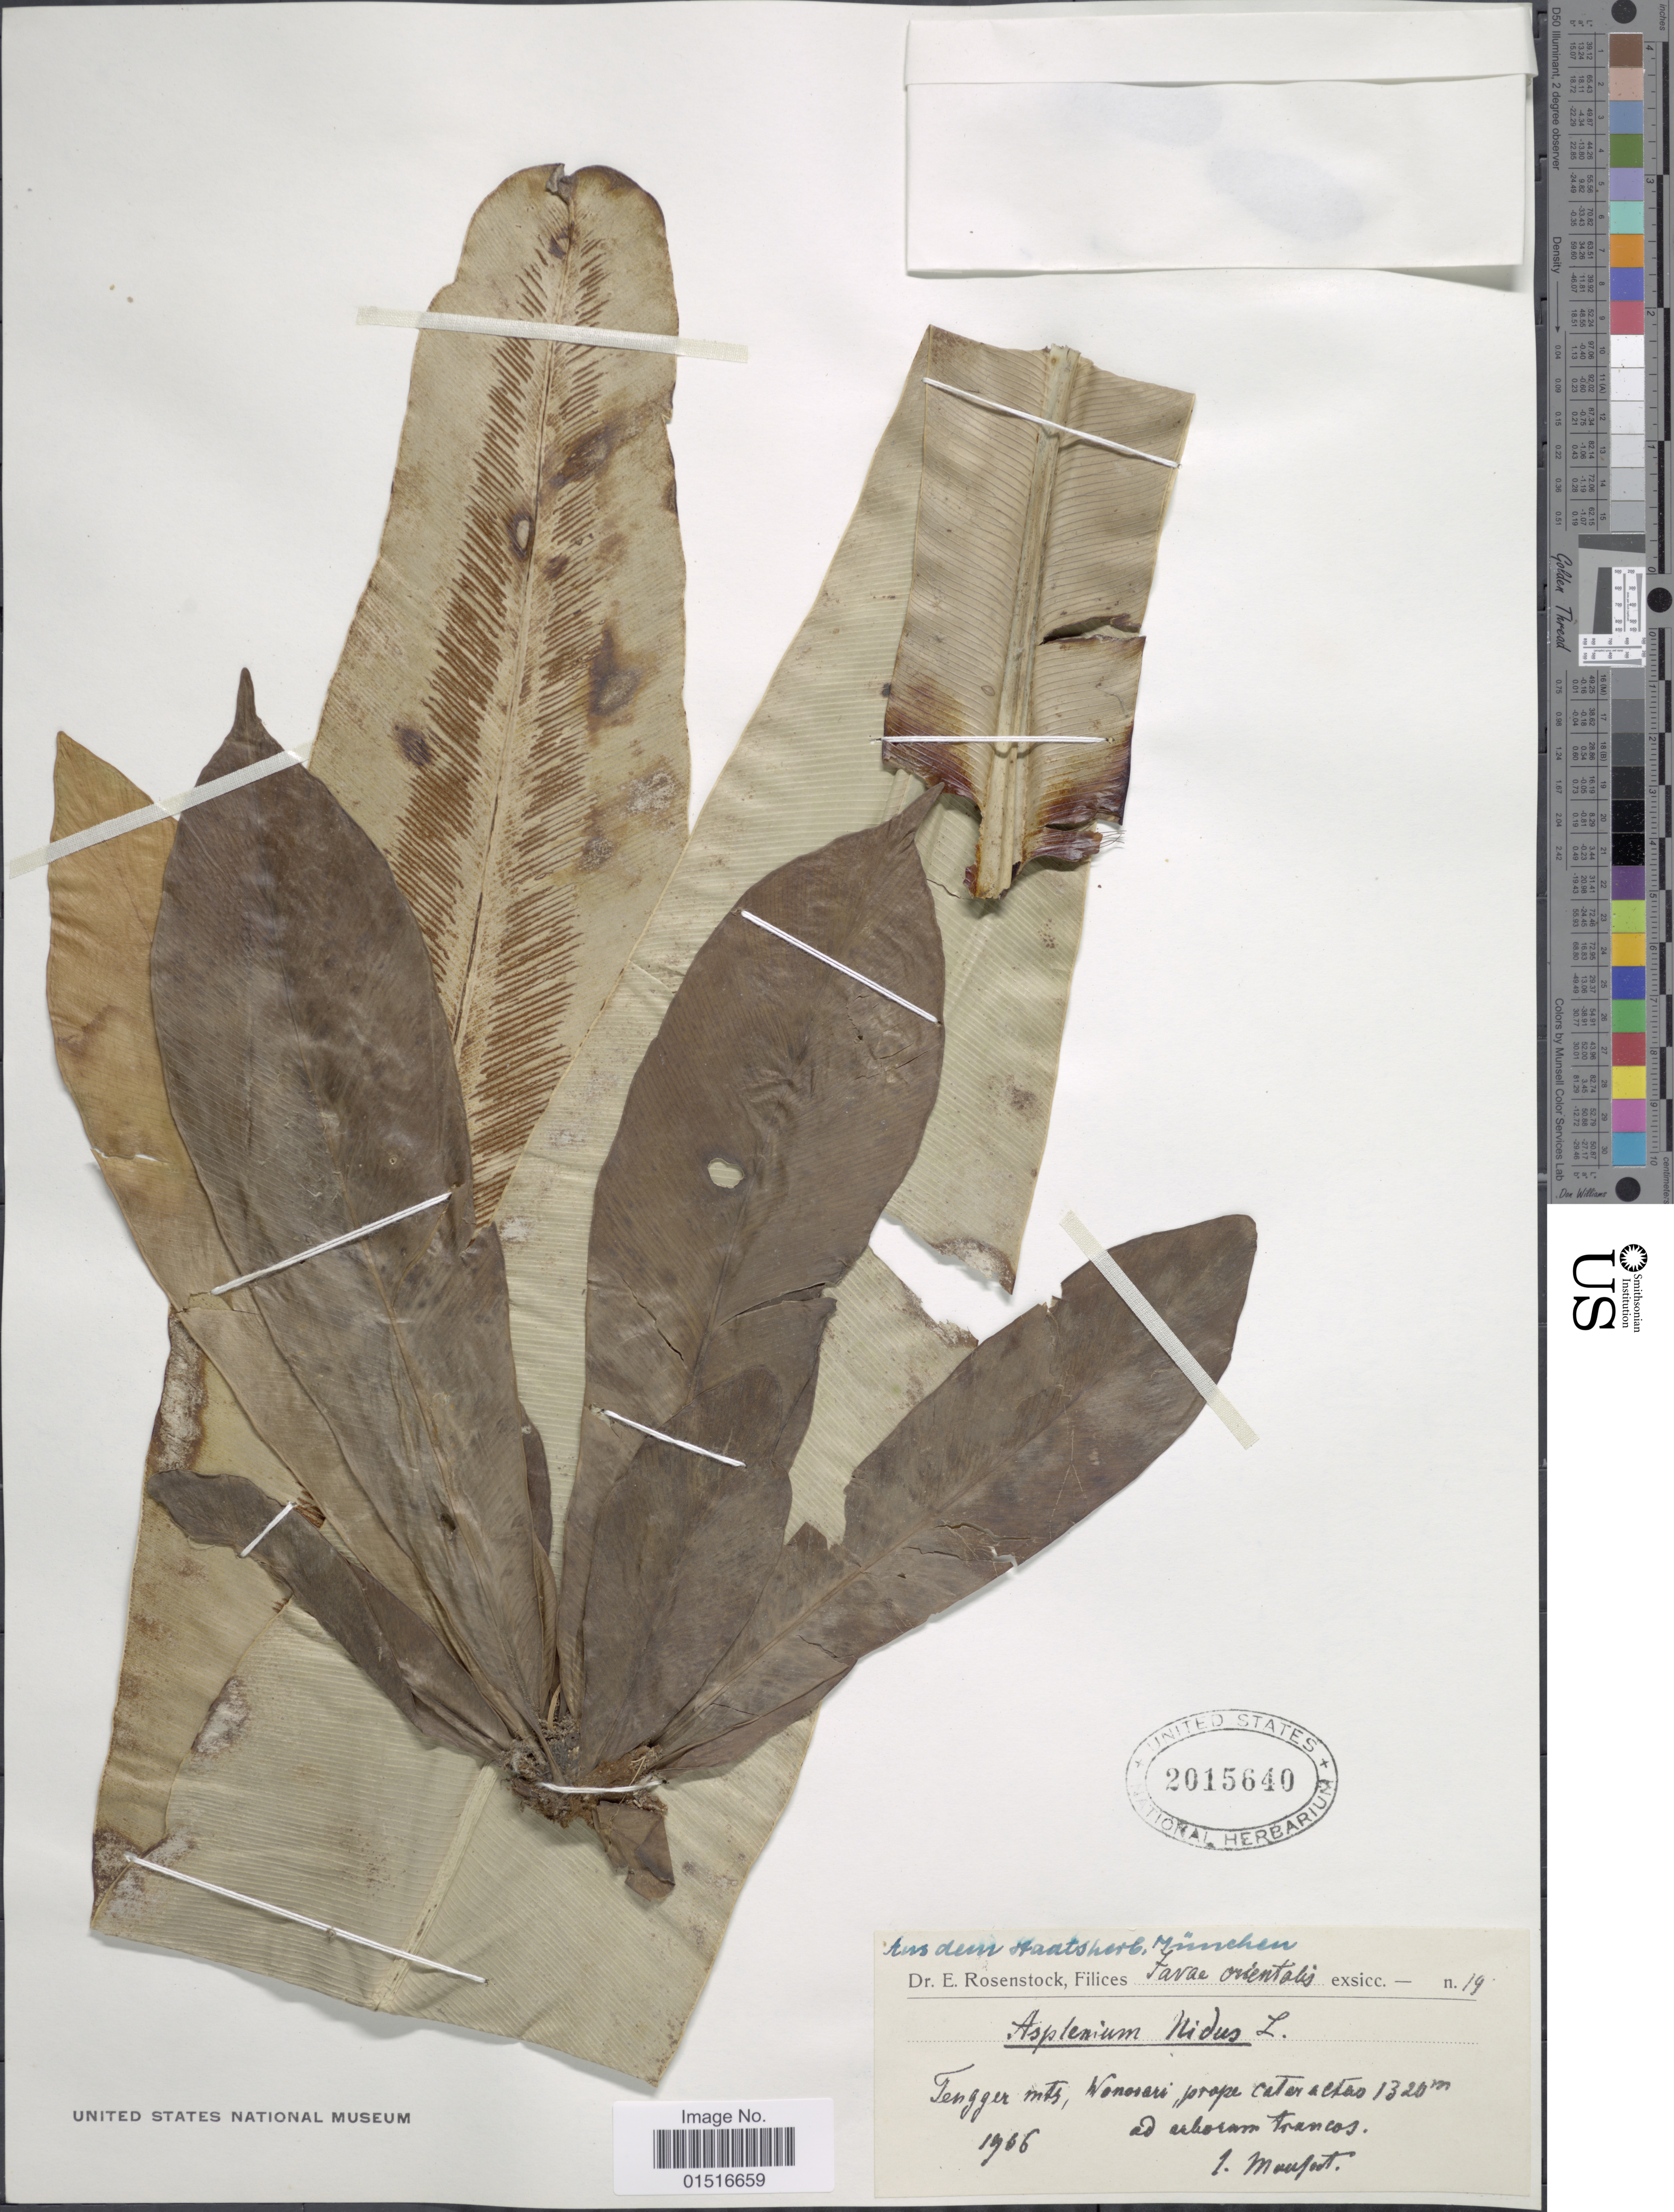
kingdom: Plantae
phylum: Tracheophyta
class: Polypodiopsida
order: Polypodiales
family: Aspleniaceae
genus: Asplenium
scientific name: Asplenium nidus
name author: L.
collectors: Mousset, --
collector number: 14*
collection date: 1966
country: Indonesia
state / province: Java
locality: Tengger Mts., Wonosari, prope cataractas ad arborum trancos.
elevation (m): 1320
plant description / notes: Corrected "Javae orientalis, Tengger Mts., Wonosari, prope Cateractas, ad arhoran Trancos" to "Tengger Mts., Wonosari, prope cataractas ad arborum trancos." "Javae orientalis" removed from Precise Locality field. Refers to the expedition name.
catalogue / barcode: US 2015640